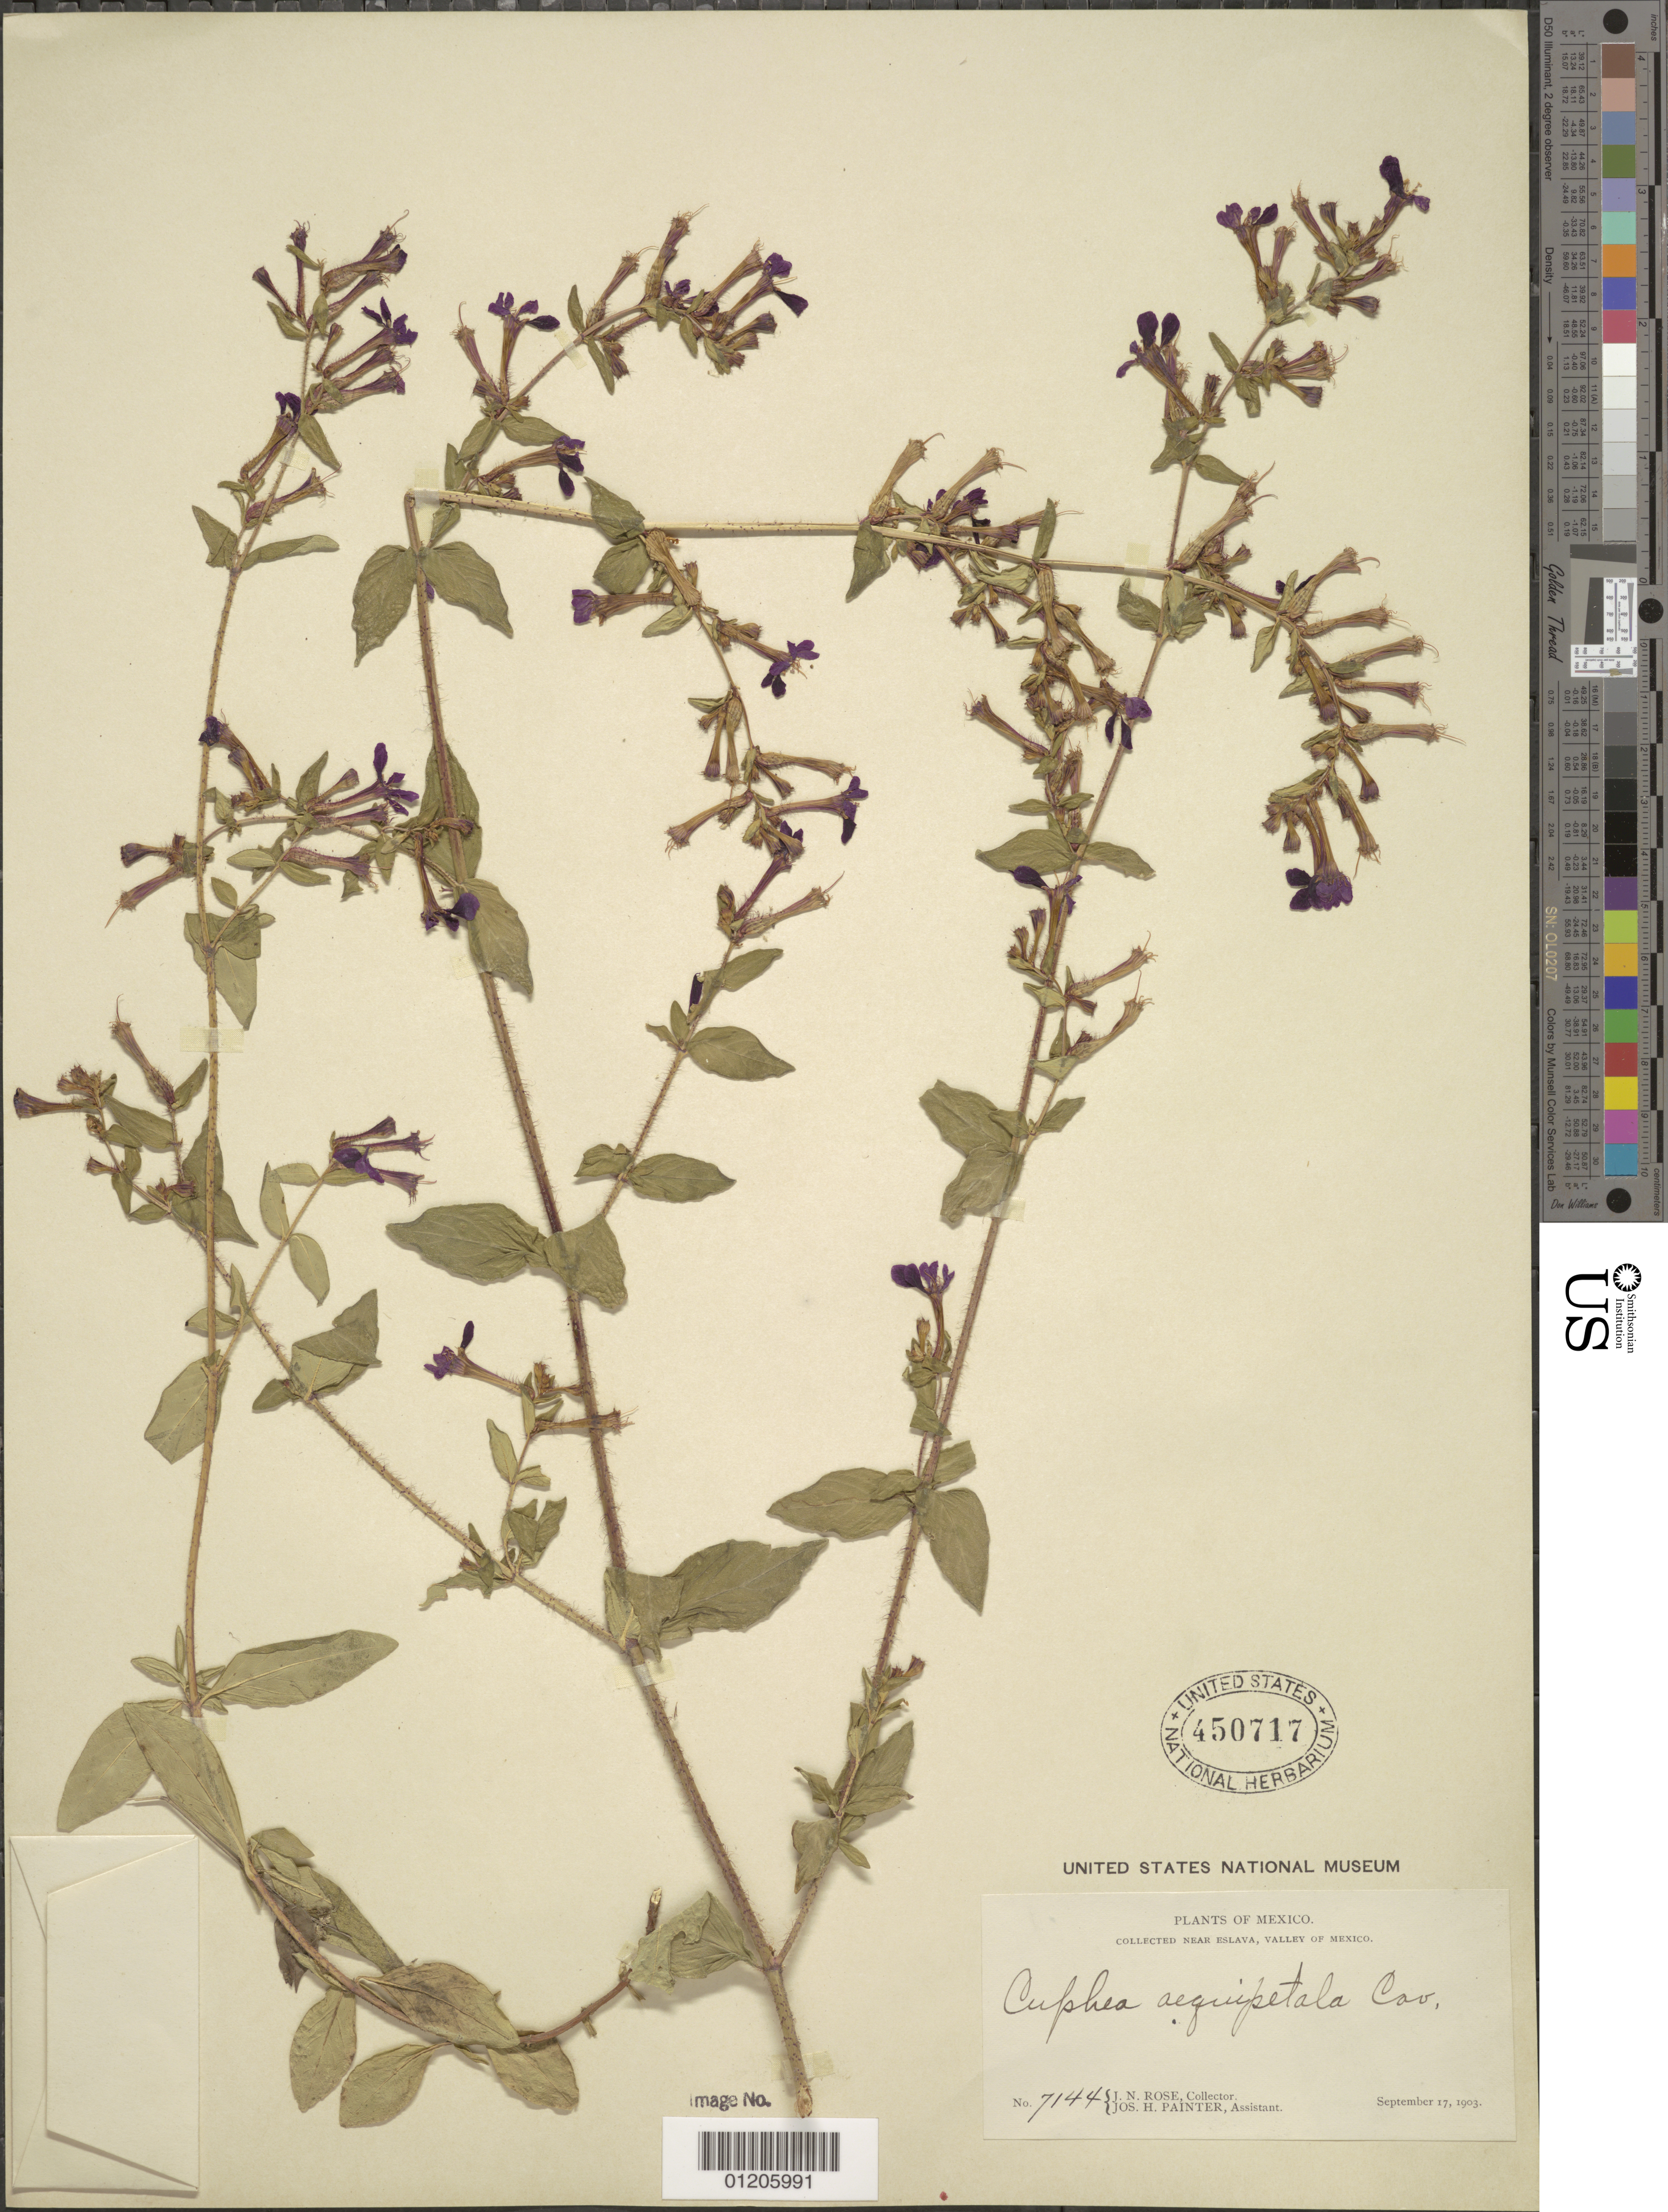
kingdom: Plantae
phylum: Tracheophyta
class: Magnoliopsida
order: Myrtales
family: Lythraceae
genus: Cuphea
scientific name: Cuphea aequipetala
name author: Cav.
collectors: J. N. Rose & J. H. Painter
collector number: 7144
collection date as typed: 17 Sep 1903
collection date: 1903-09-17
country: Mexico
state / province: Distrito Federal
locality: Near Eslava, Valley of Mexico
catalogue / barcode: US 450717